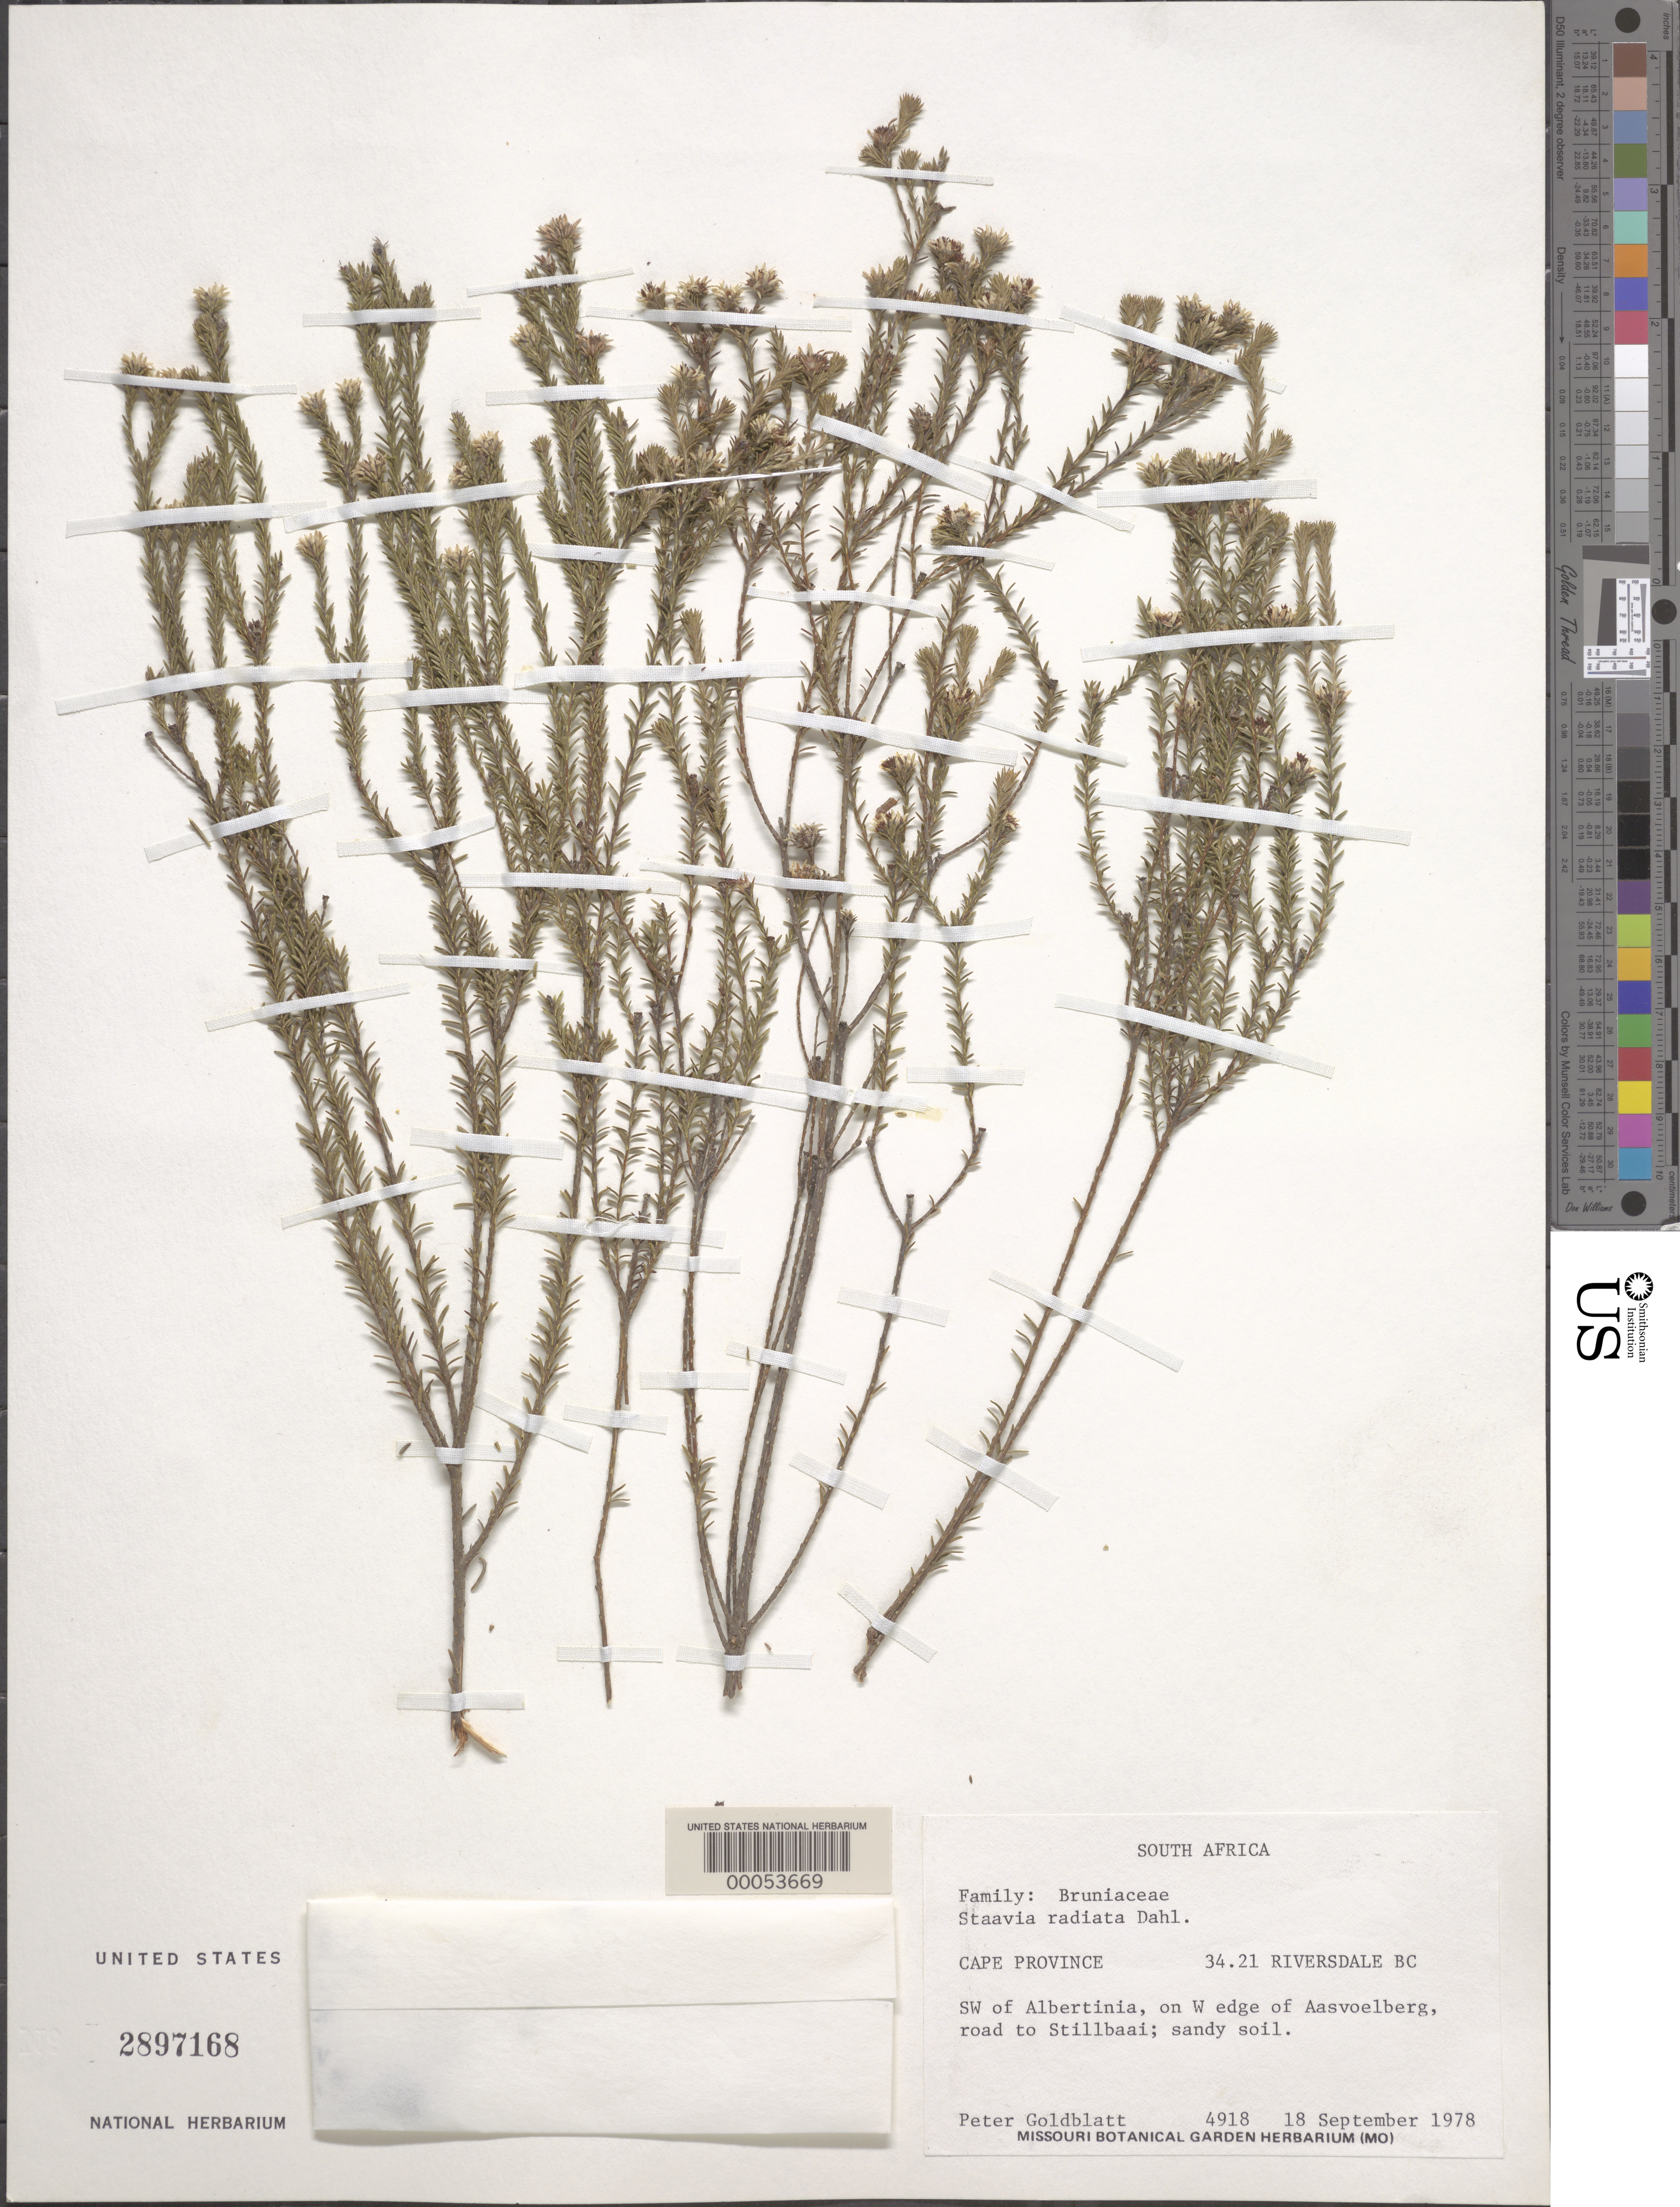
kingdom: Plantae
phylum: Tracheophyta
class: Magnoliopsida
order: Bruniales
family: Bruniaceae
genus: Staavia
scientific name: Staavia radiata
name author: (L.) Dahl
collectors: P. Goldblatt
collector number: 4918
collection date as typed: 18 Sep 1978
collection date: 1978-09-18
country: South Africa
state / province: Western Cape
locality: Riversdale, road to stillbaai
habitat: Sandy soil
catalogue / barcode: US 2897168